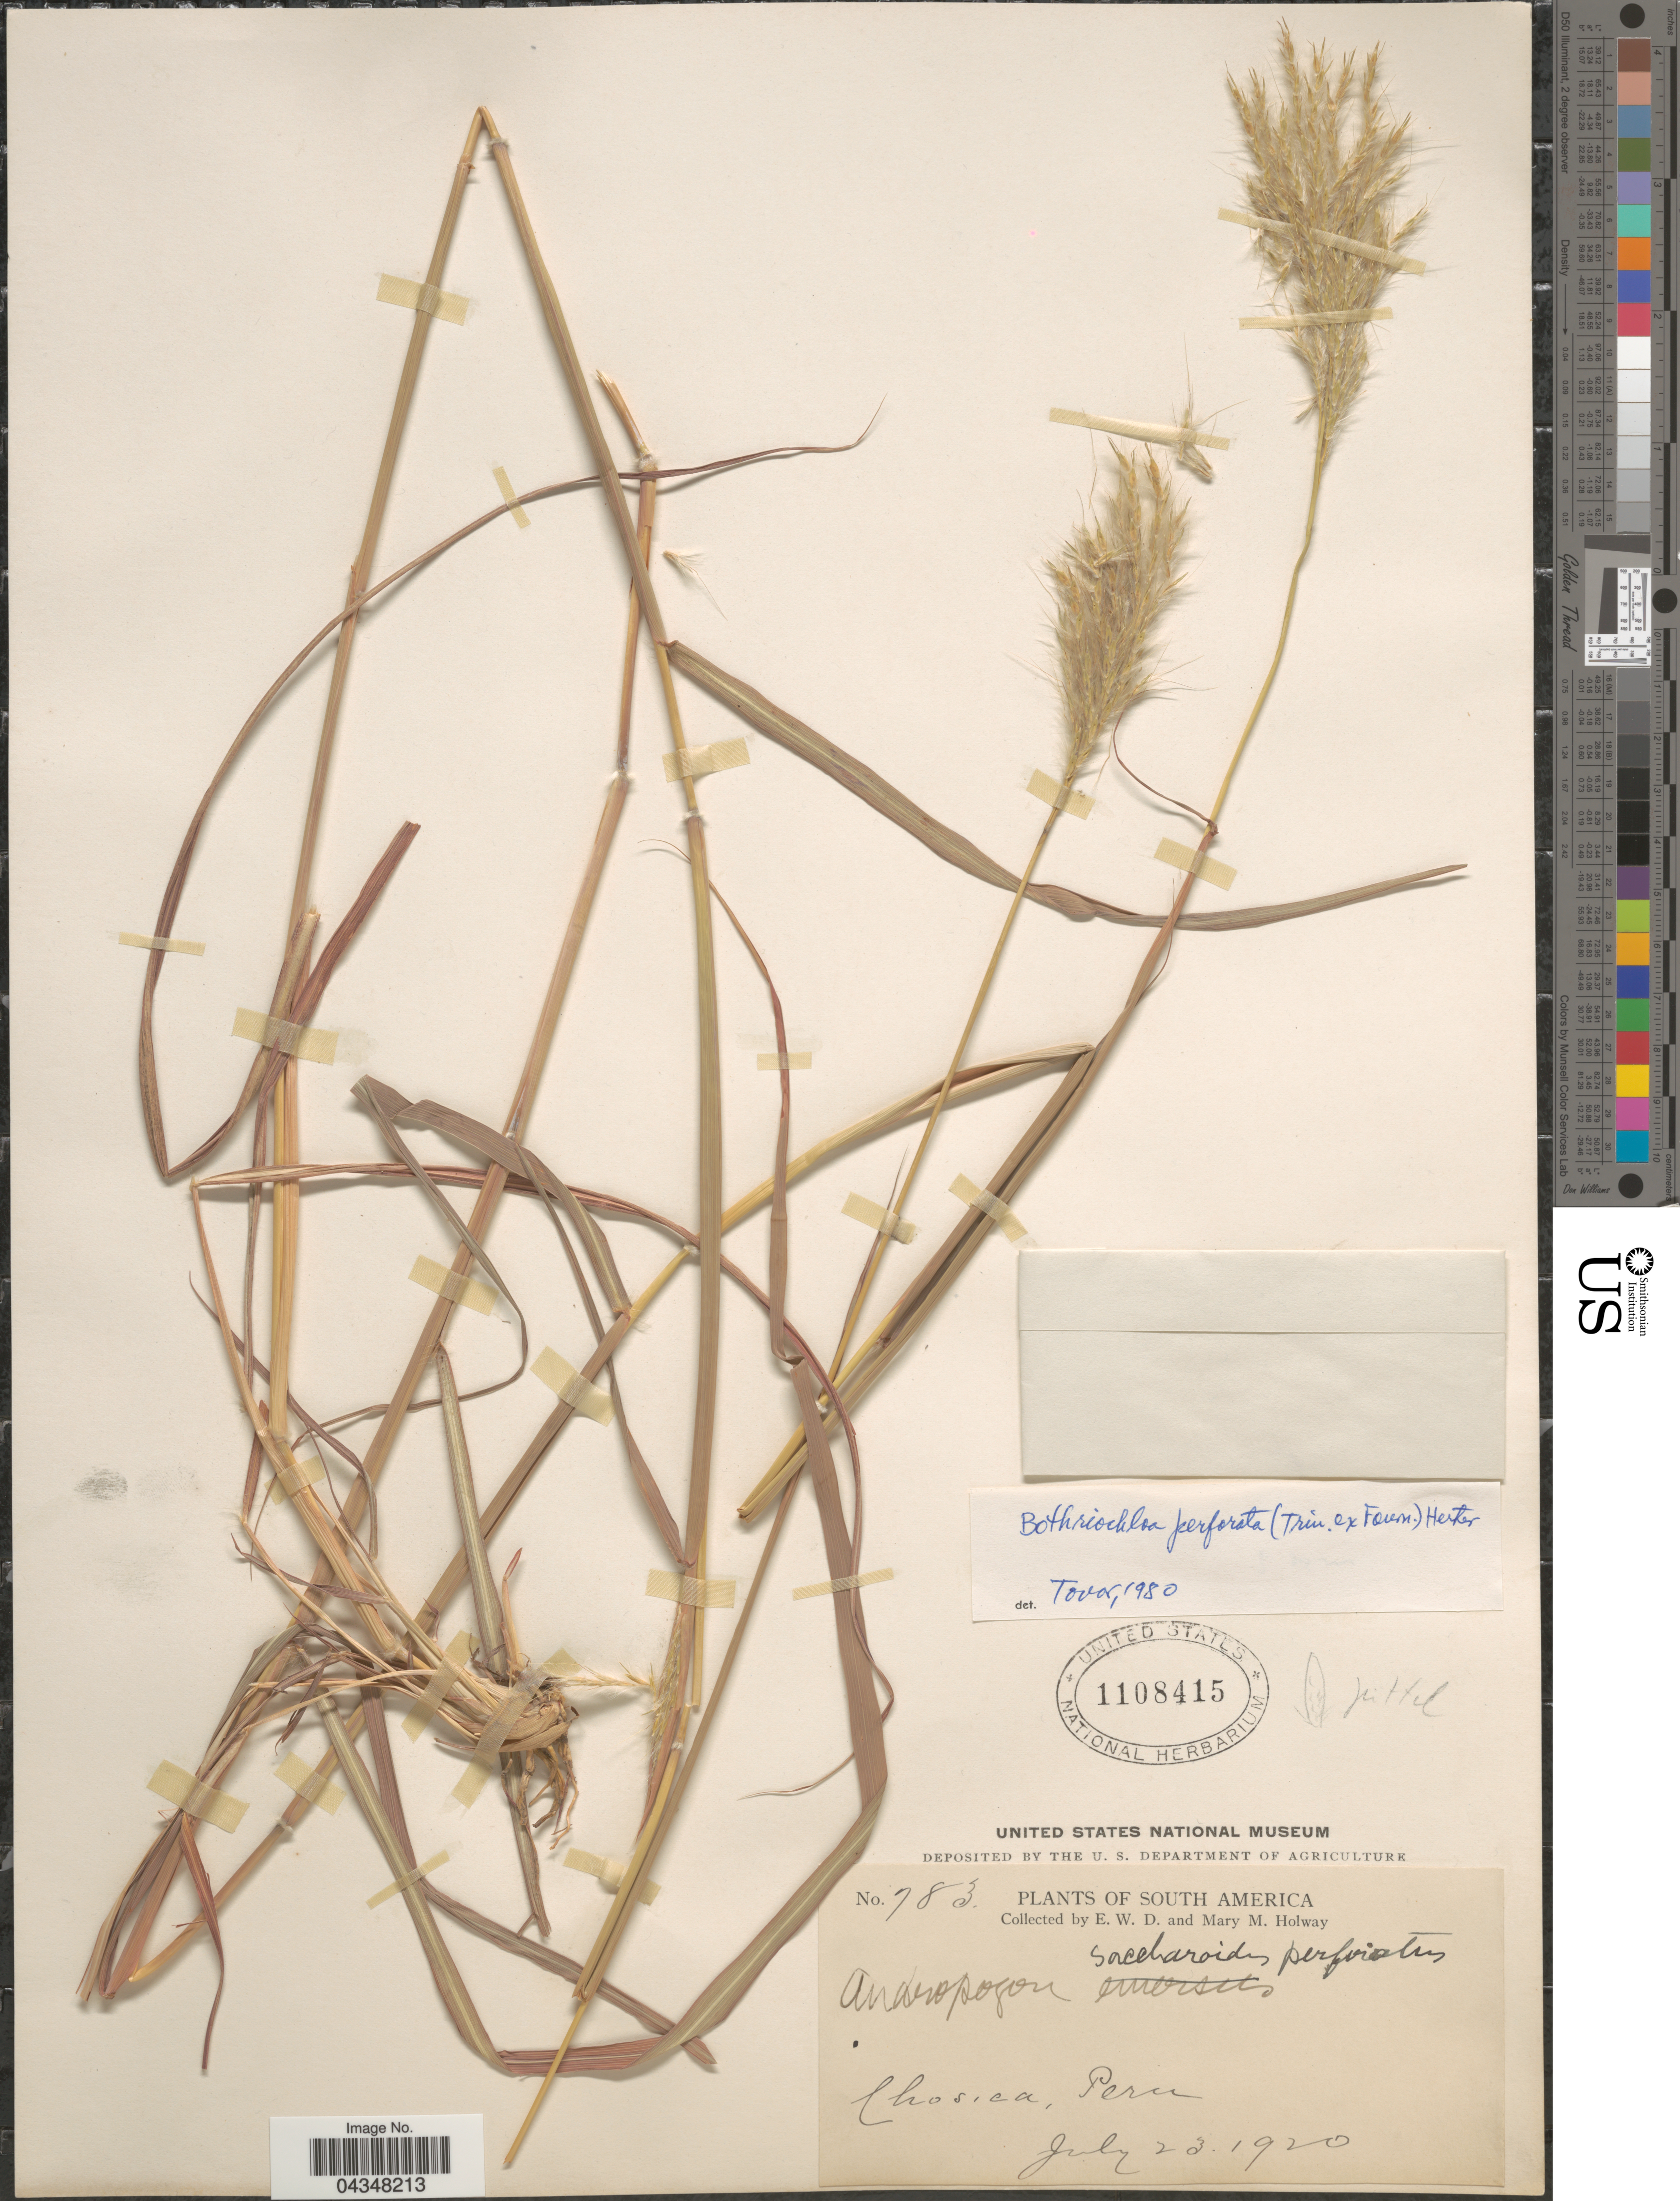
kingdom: Plantae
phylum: Tracheophyta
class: Liliopsida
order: Poales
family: Poaceae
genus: Bothriochloa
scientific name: Bothriochloa perforata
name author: (Trin. ex E. Fourn.) Herter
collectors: E. W. D. Holway & M. M. Holway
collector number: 783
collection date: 1920-07-23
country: Peru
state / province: Lima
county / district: Lima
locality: Chosica.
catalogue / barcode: US 1108415